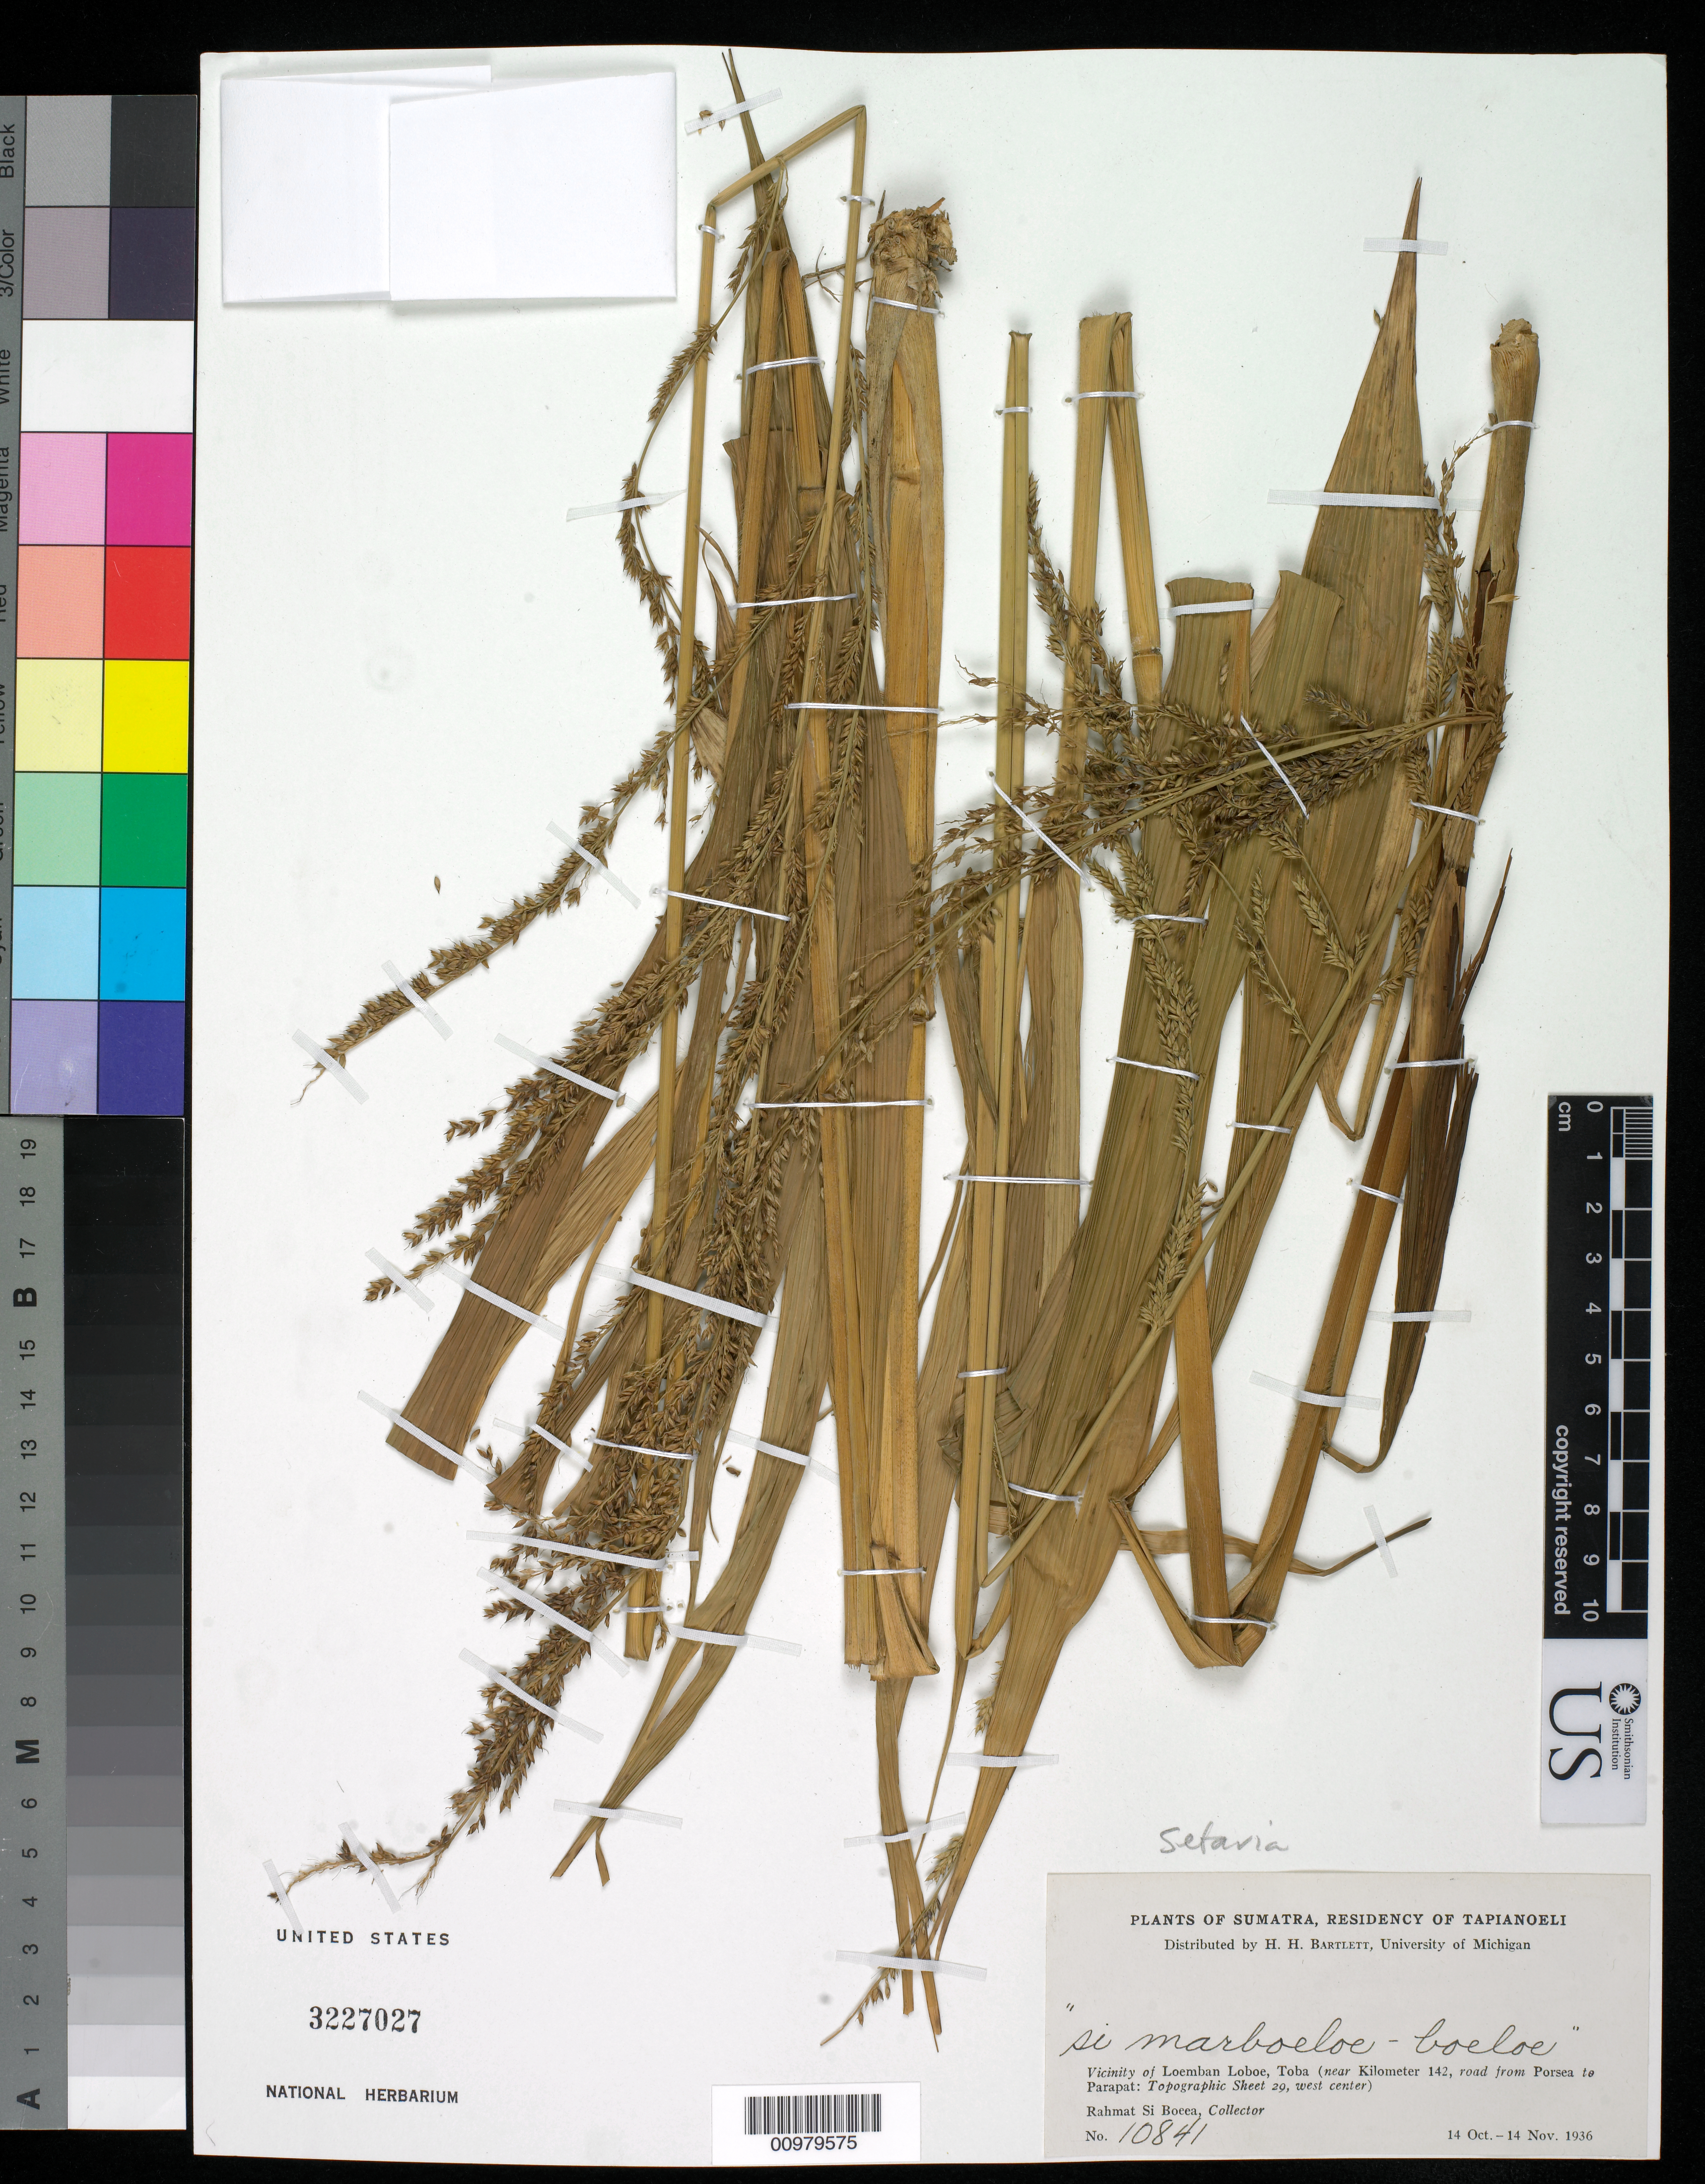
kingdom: Plantae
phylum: Tracheophyta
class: Liliopsida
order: Poales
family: Poaceae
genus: Setaria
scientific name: Setaria sp.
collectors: Rahmat Si Boeea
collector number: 10841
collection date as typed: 14 Oct 1936 to 14 Nov 1936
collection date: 1936-10-14/1936-11-14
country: Indonesia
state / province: Sumatra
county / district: Sumatera Utara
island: Sumatra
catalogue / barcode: US 3227027